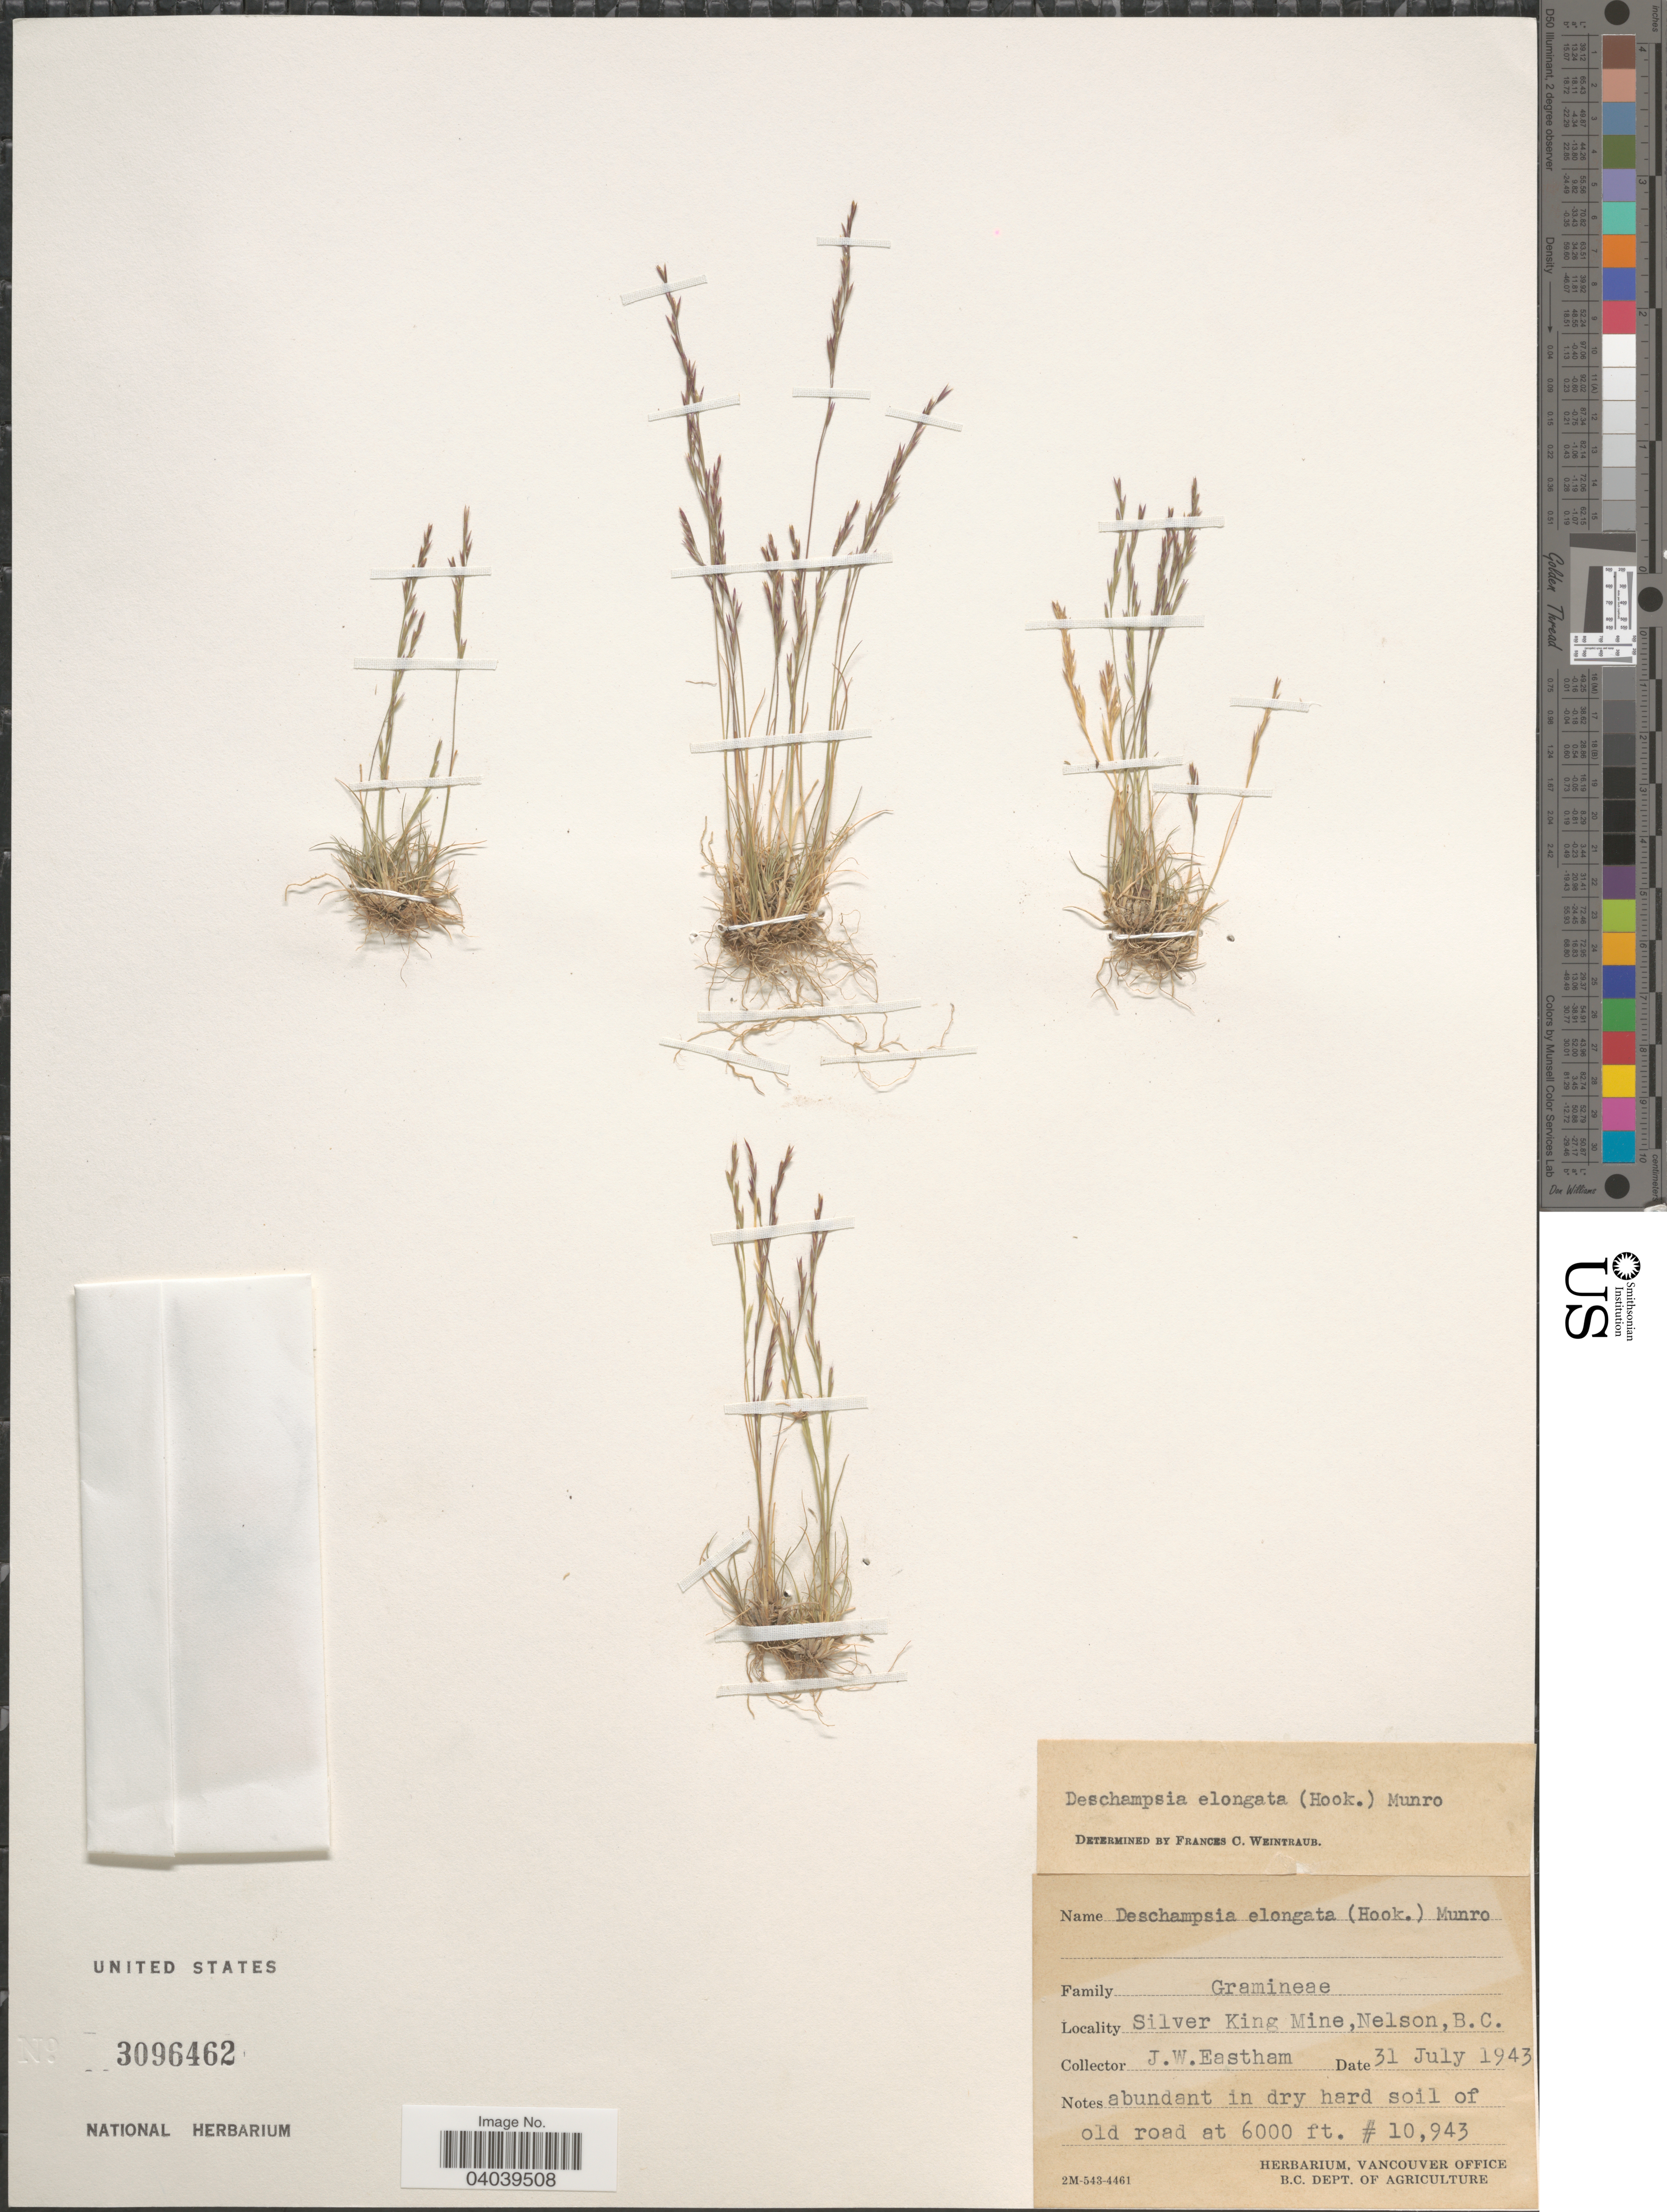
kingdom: Plantae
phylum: Tracheophyta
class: Liliopsida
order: Poales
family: Poaceae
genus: Deschampsia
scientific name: Deschampsia elongata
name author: (Hook.) Munro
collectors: J. Eastham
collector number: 10943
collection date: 1943-07-31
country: Canada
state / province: British Columbia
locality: Silver King Mine, Nelson. Abundant in dry hard soil of old road.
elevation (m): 1829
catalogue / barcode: US 3096462